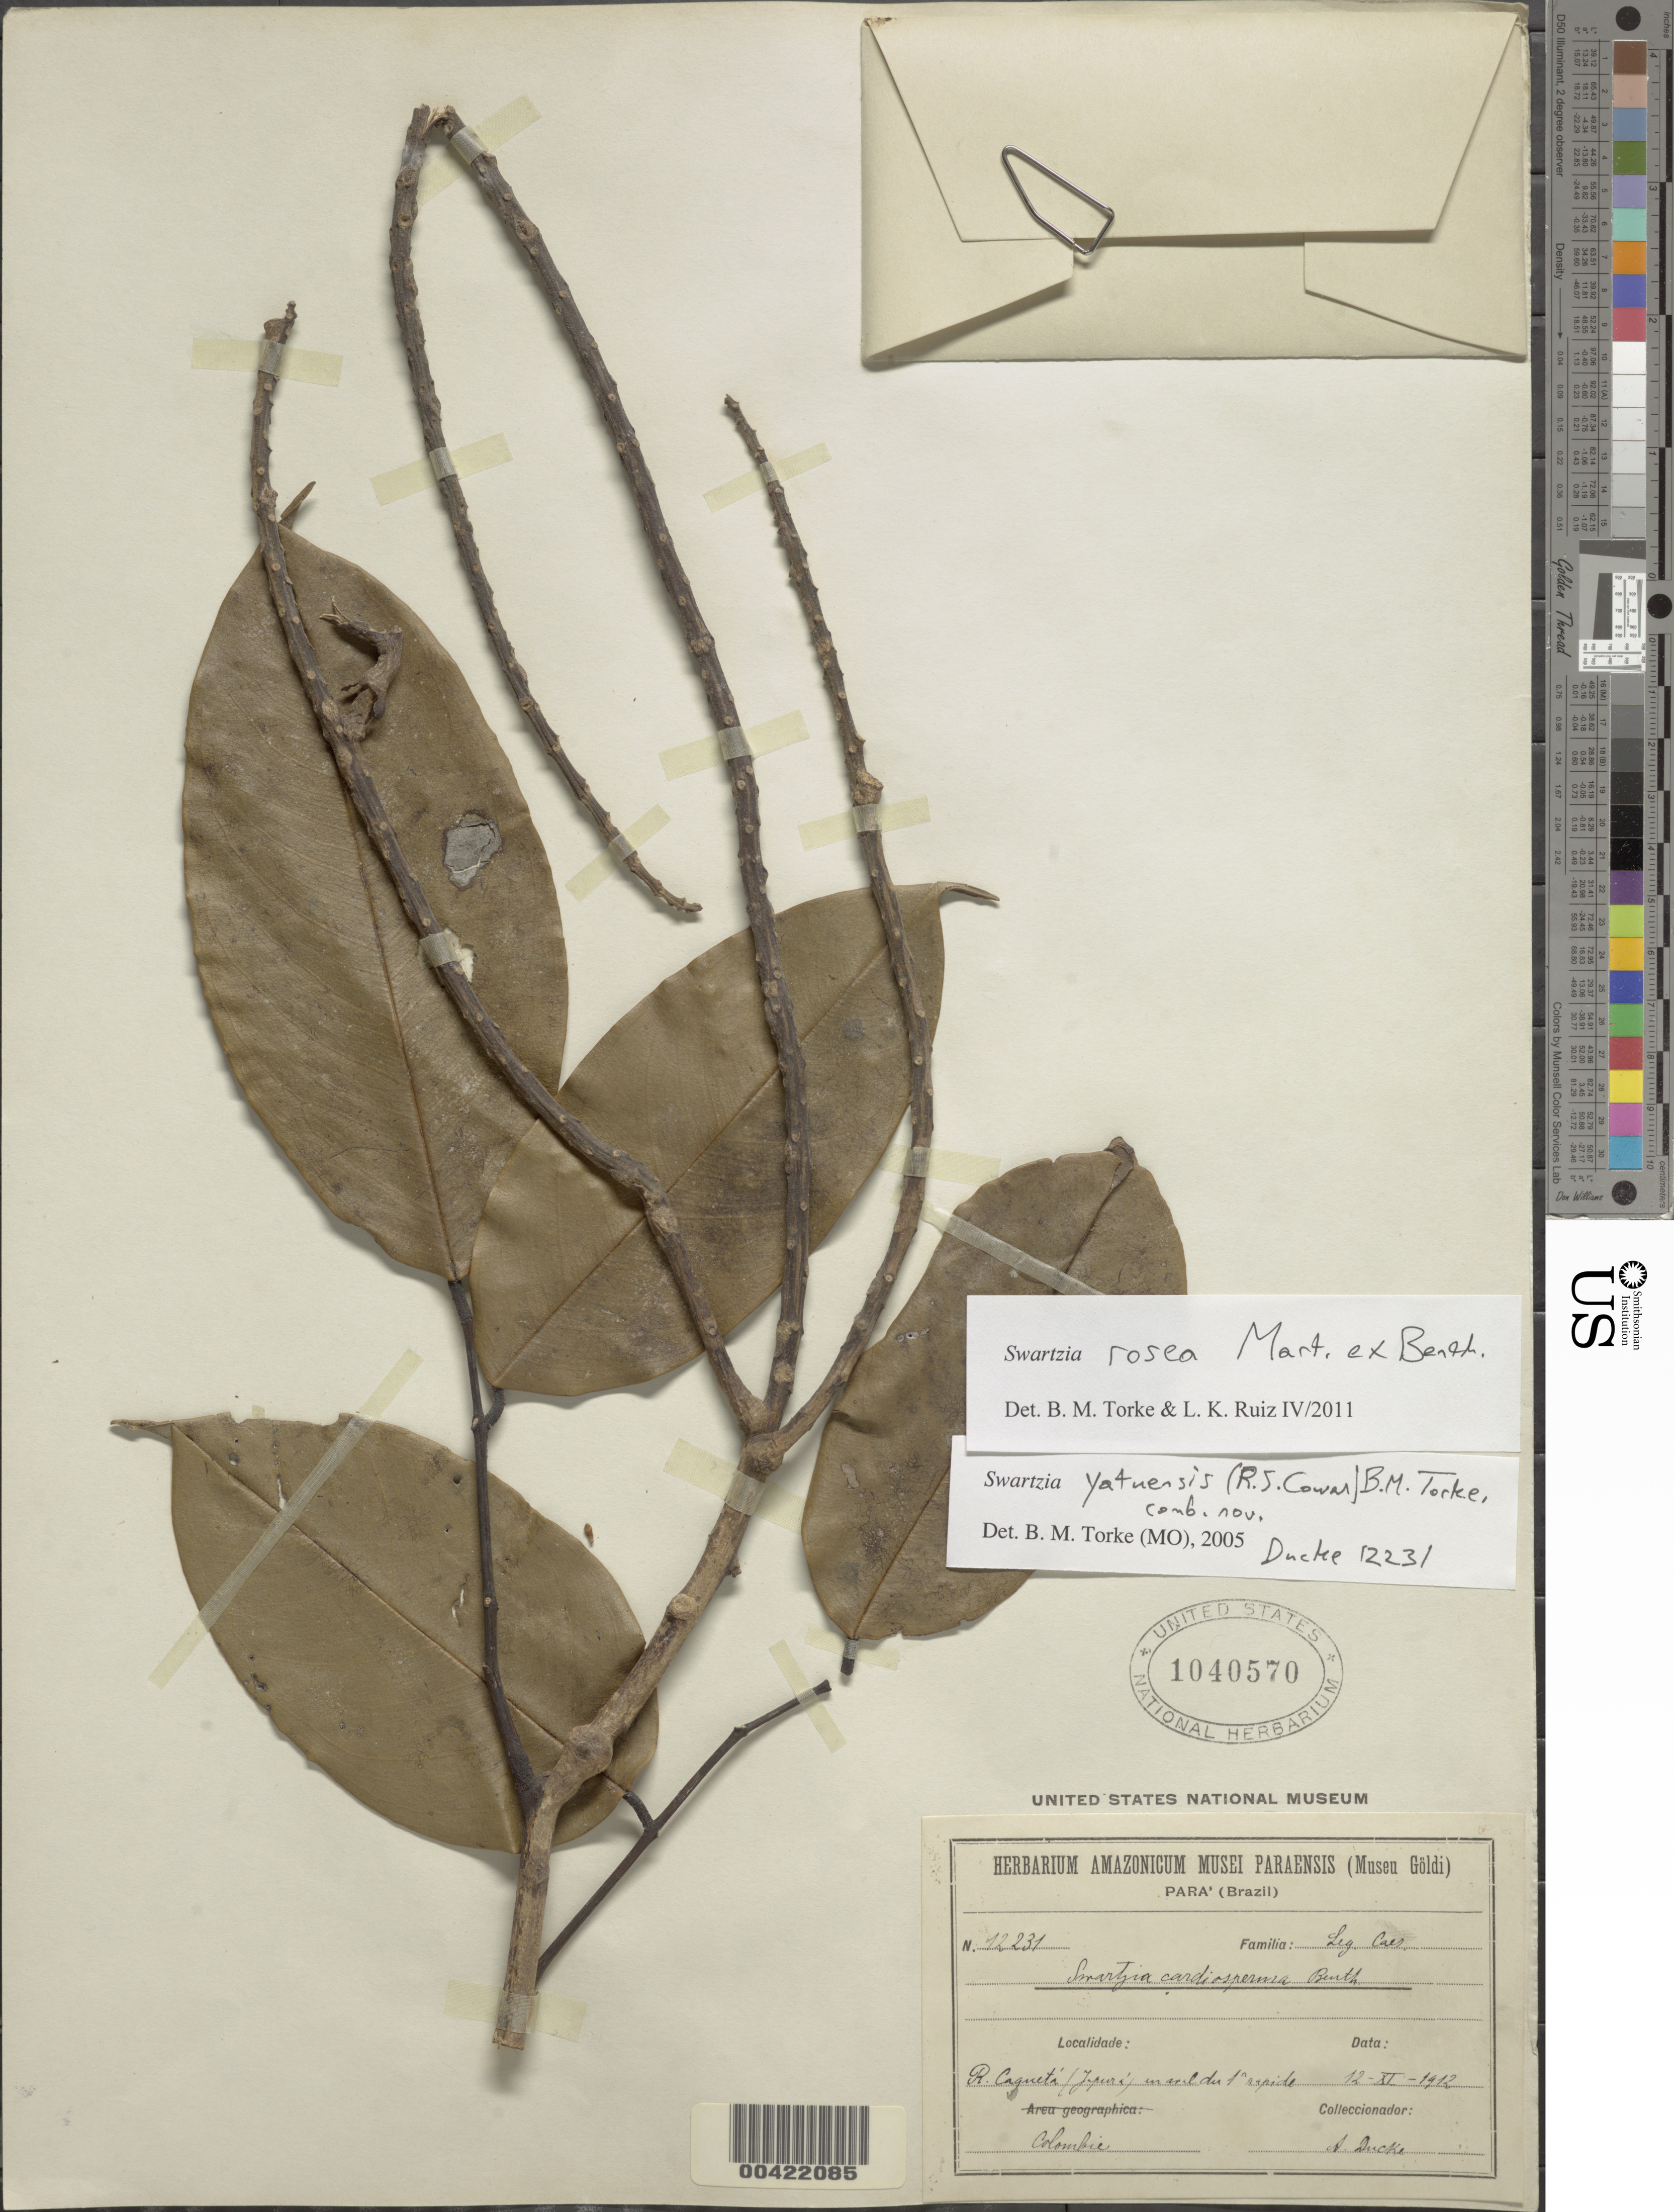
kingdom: Plantae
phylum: Tracheophyta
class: Magnoliopsida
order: Fabales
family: Fabaceae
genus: Swartzia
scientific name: Swartzia rosea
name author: Benth.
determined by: Torke, B. M.; Ruiz, L. K.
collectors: A. Ducke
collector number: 12231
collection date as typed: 12 Nov 1912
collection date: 1912-11-12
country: Colombia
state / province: Amazônas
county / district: Caquetá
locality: Rio Caqueta (Japura)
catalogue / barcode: US 1040570